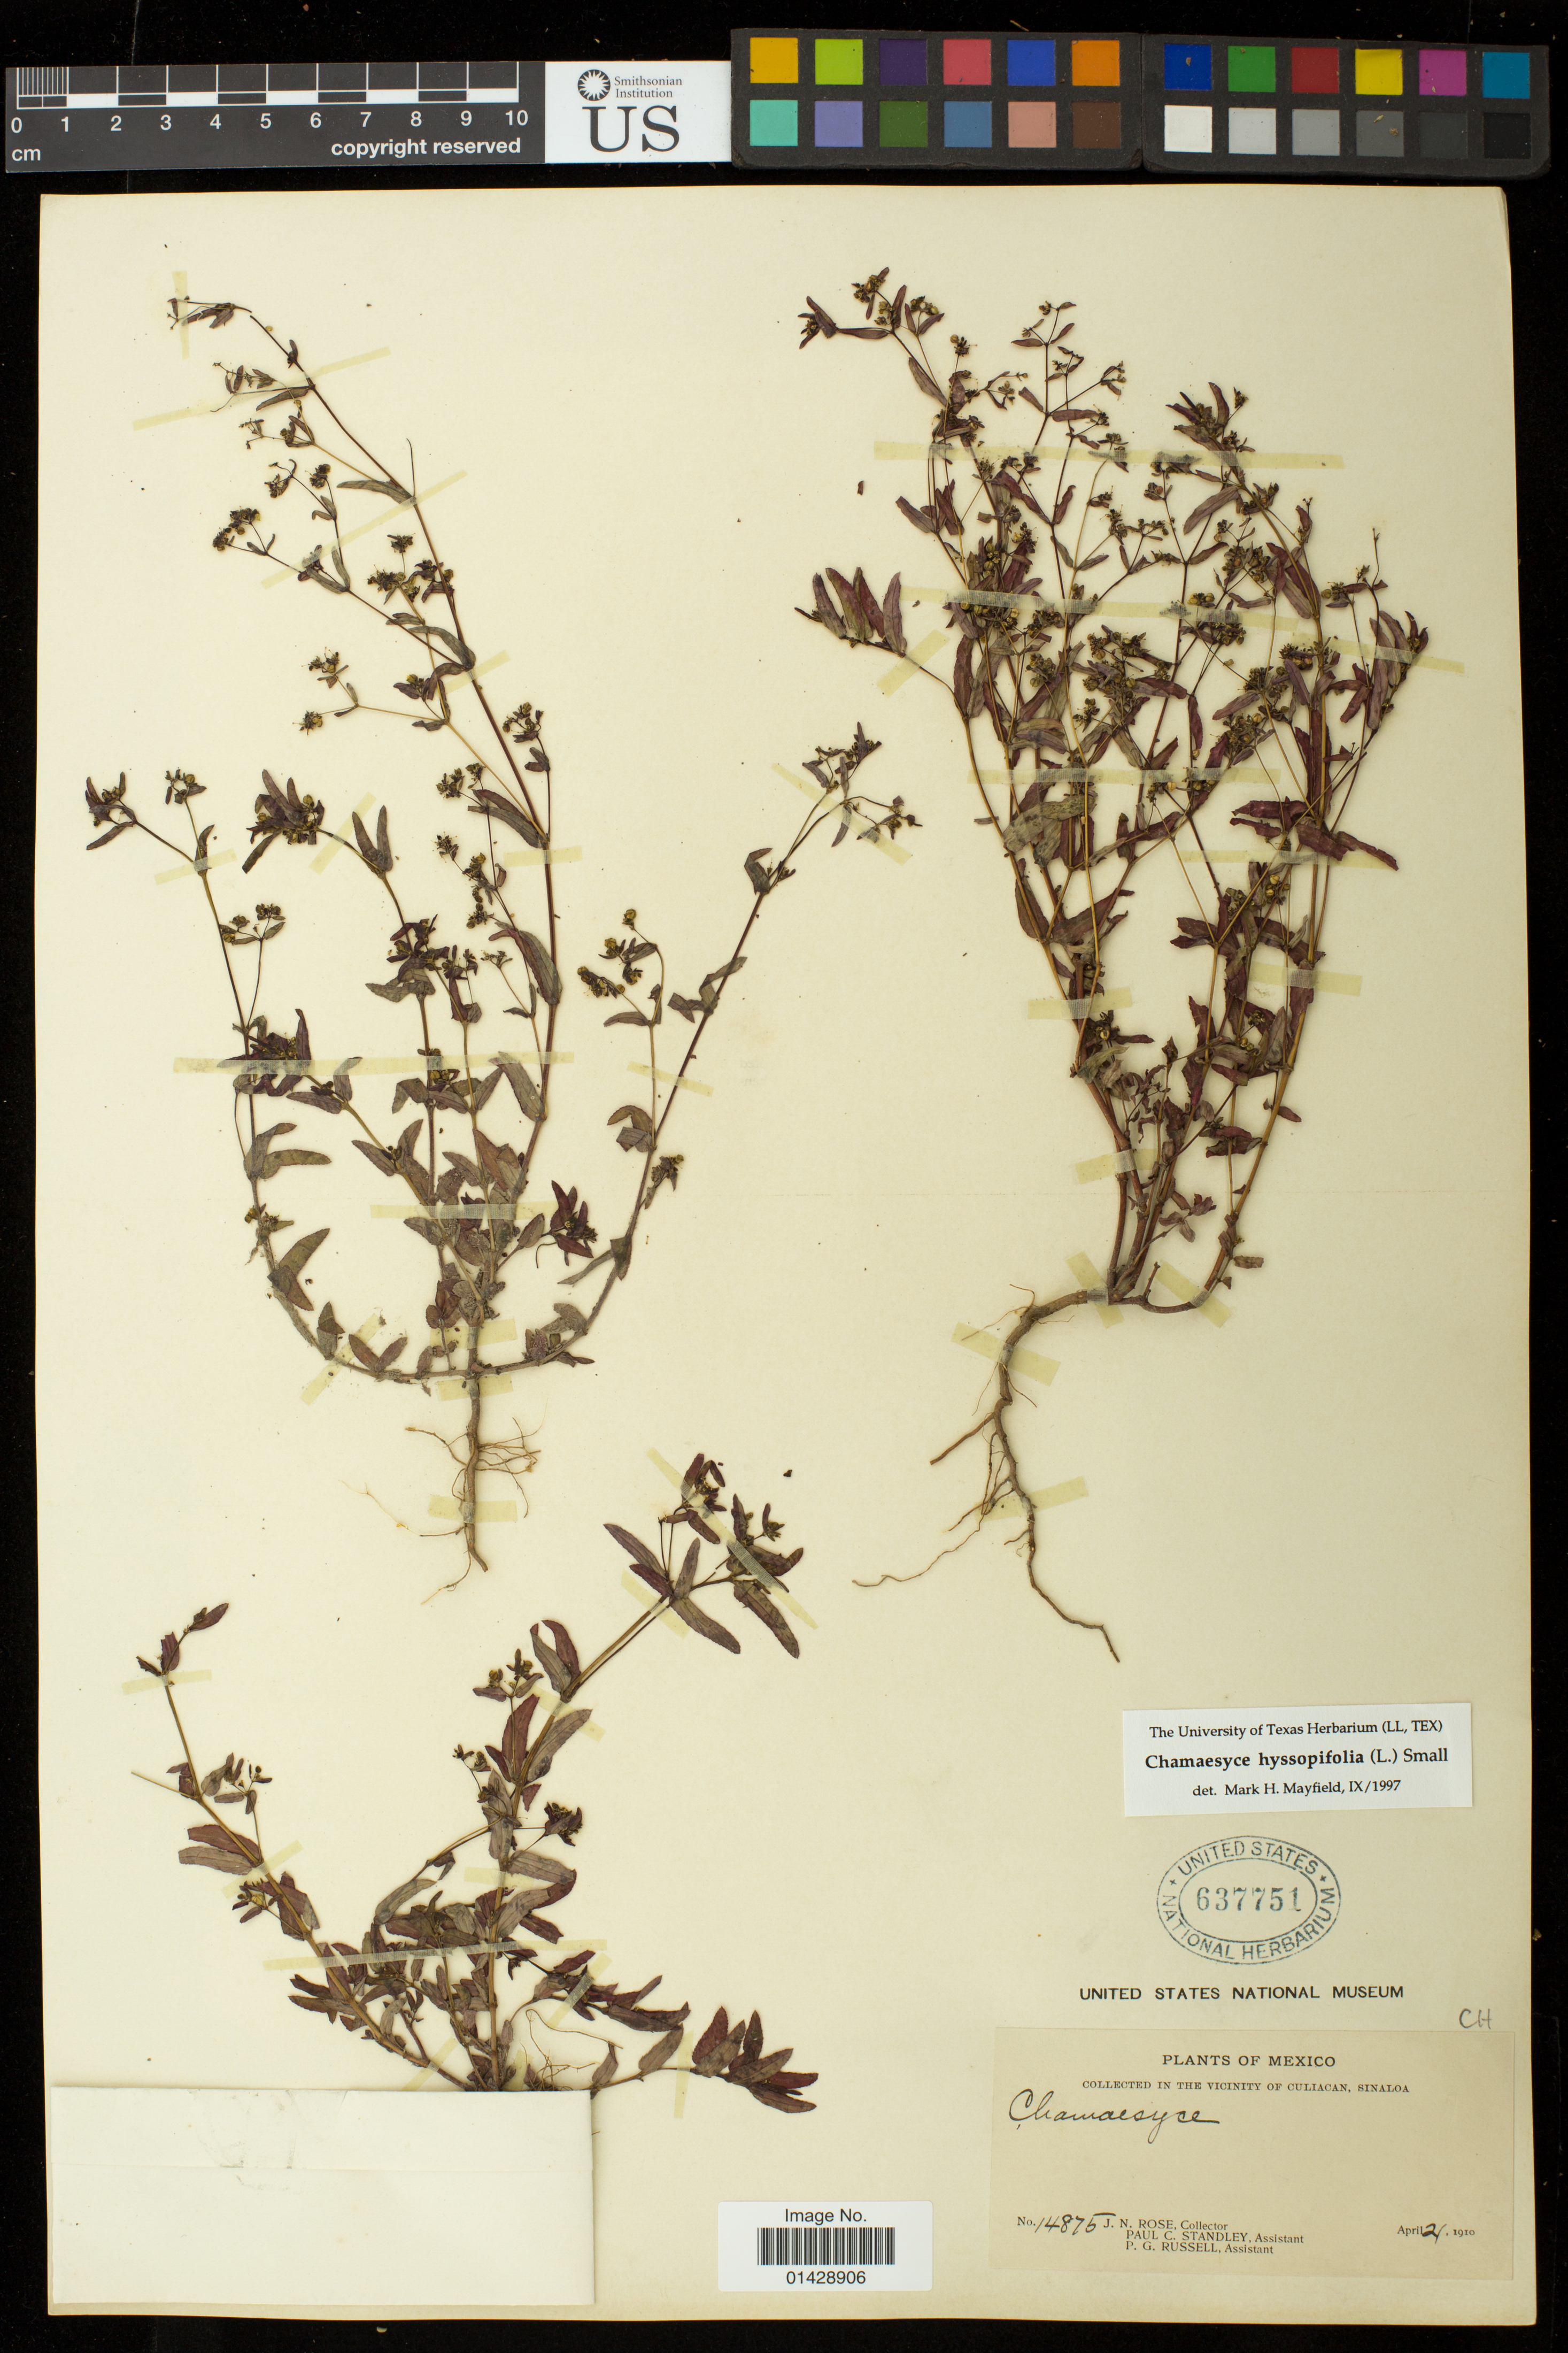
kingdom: Plantae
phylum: Tracheophyta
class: Magnoliopsida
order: Malpighiales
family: Euphorbiaceae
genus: Euphorbia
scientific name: Euphorbia hyssopifolia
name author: L.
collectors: J. N. Rose, P. C. Standley & P. G. Russell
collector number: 14875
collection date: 1910-04-21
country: Mexico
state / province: Sinaloa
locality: Vicinity of Culiacan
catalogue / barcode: US 637751